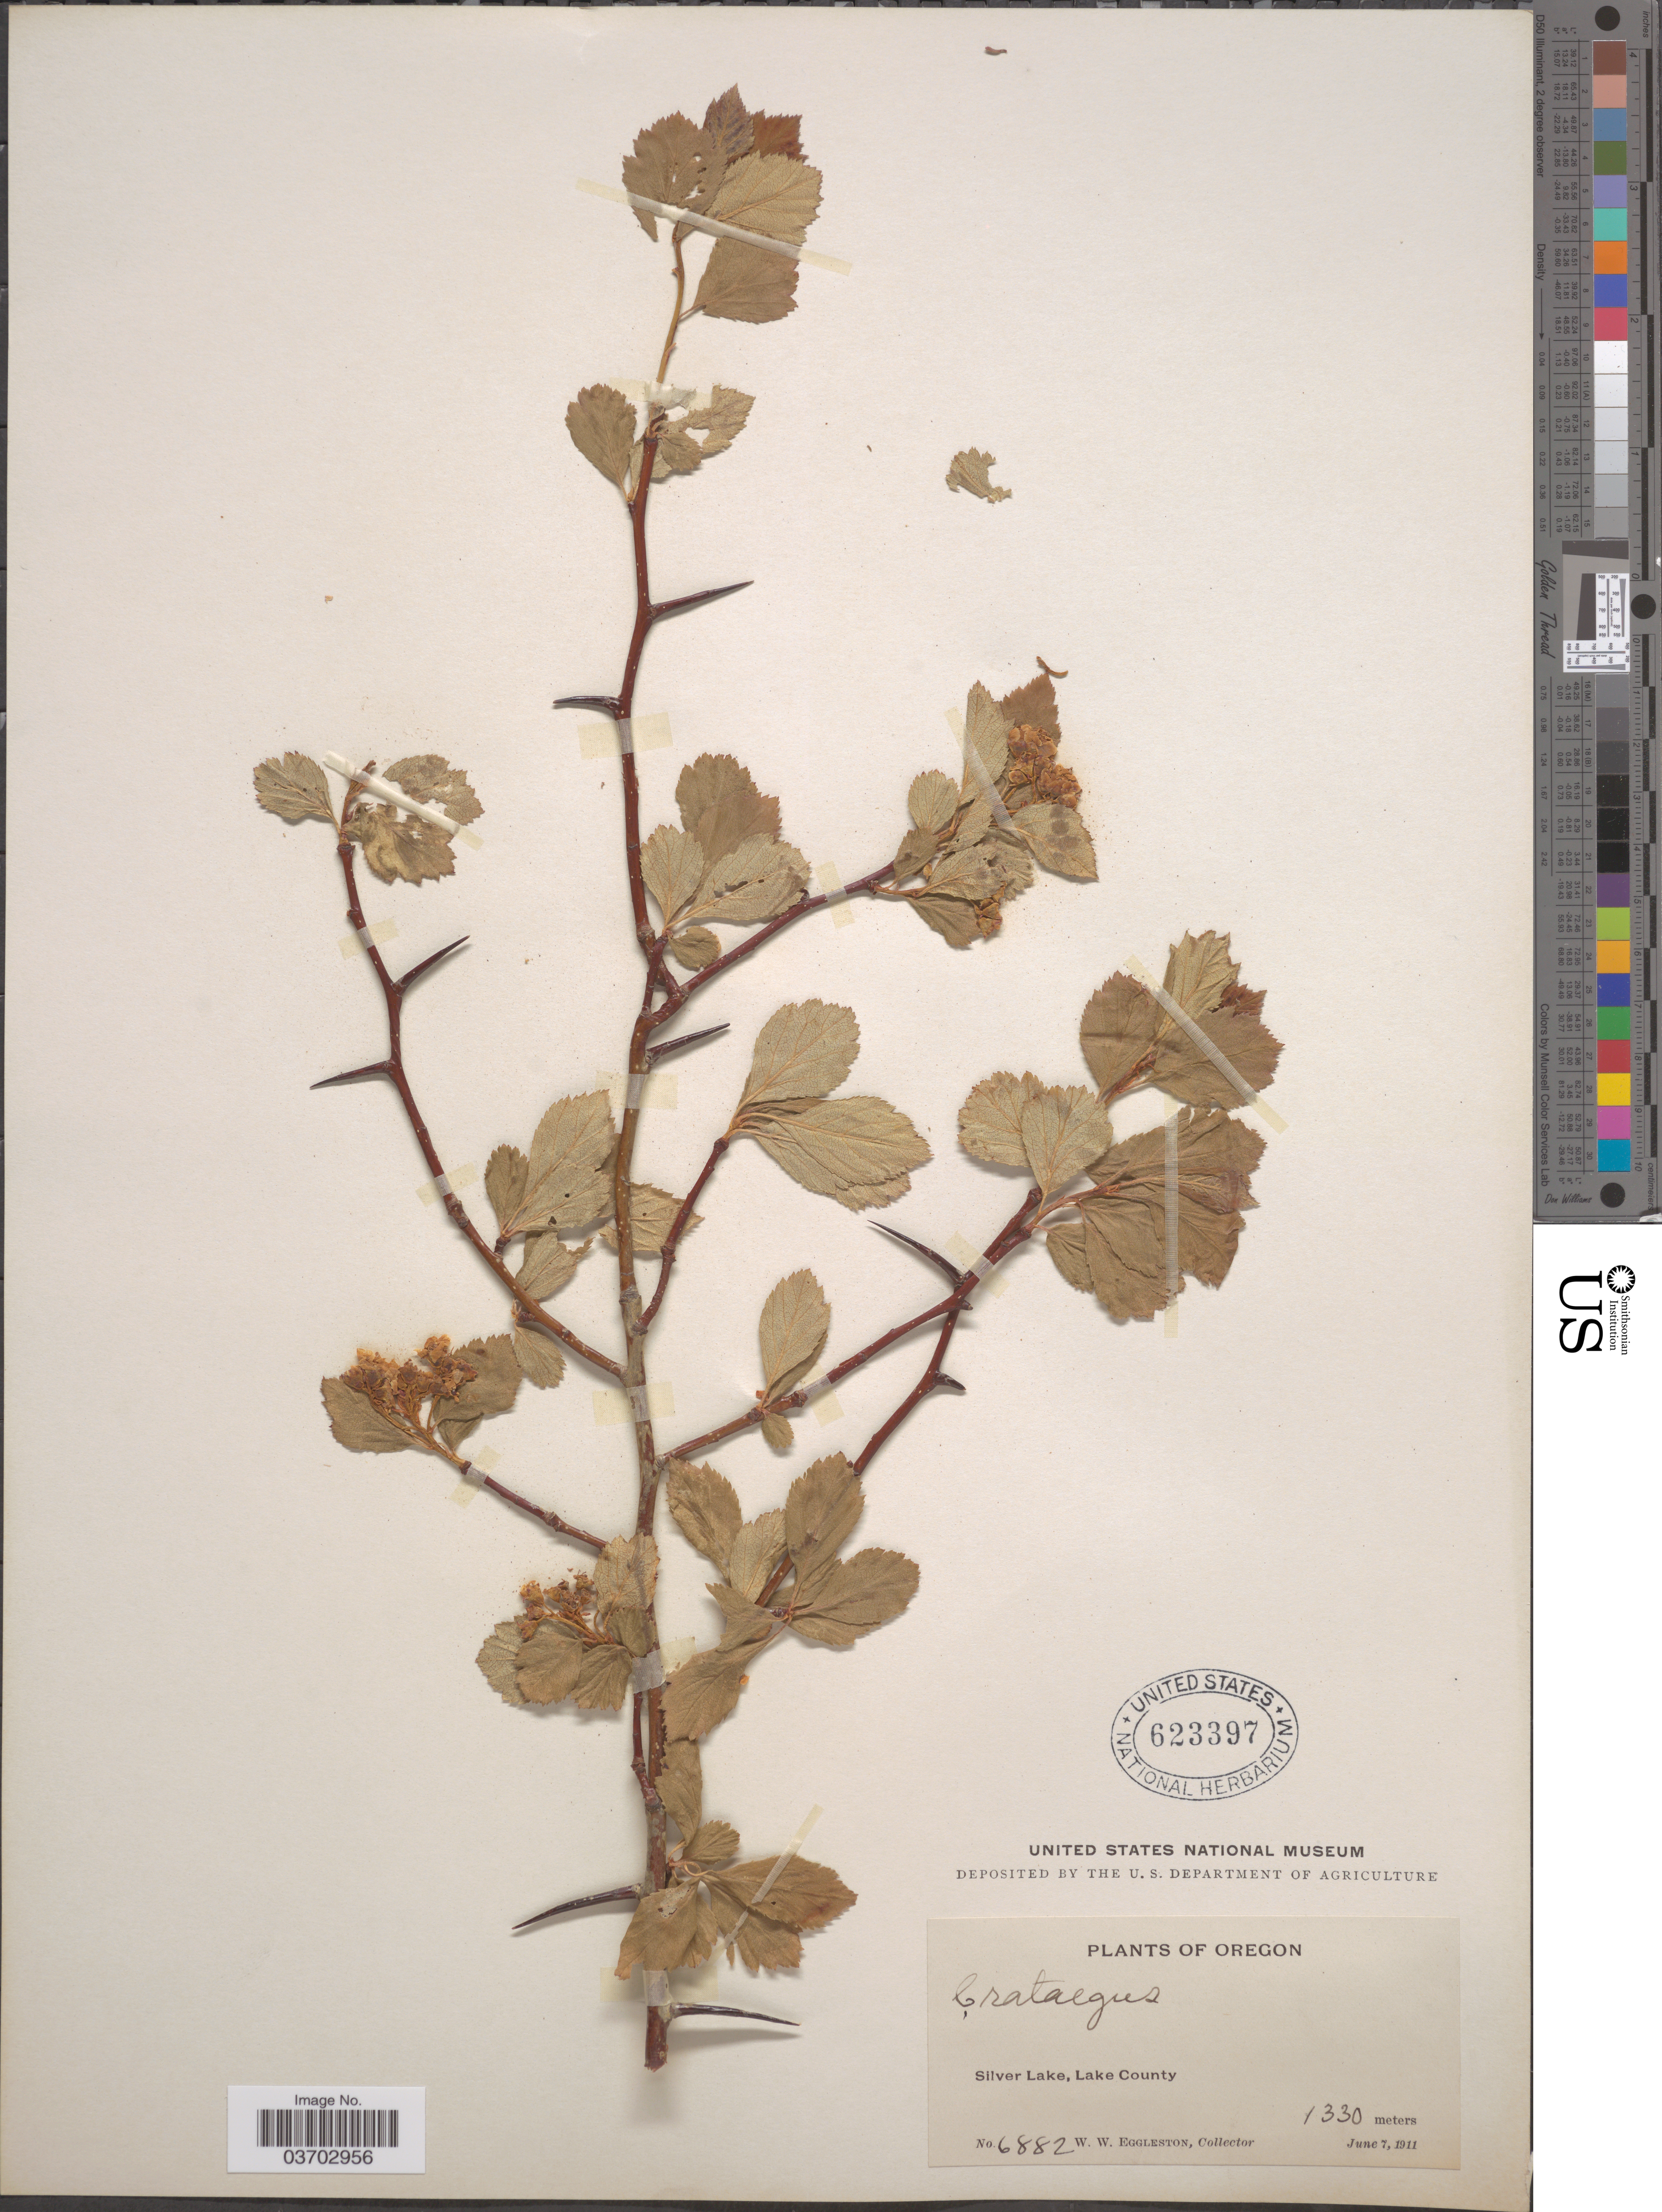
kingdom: Plantae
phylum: Tracheophyta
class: Magnoliopsida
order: Rosales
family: Rosaceae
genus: Crataegus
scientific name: Crataegus sp.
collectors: W. W. Eggleston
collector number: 6882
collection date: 1911-06-07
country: United States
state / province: Oregon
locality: Silver Lake, Lake County.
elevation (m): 1330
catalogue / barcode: US 623397